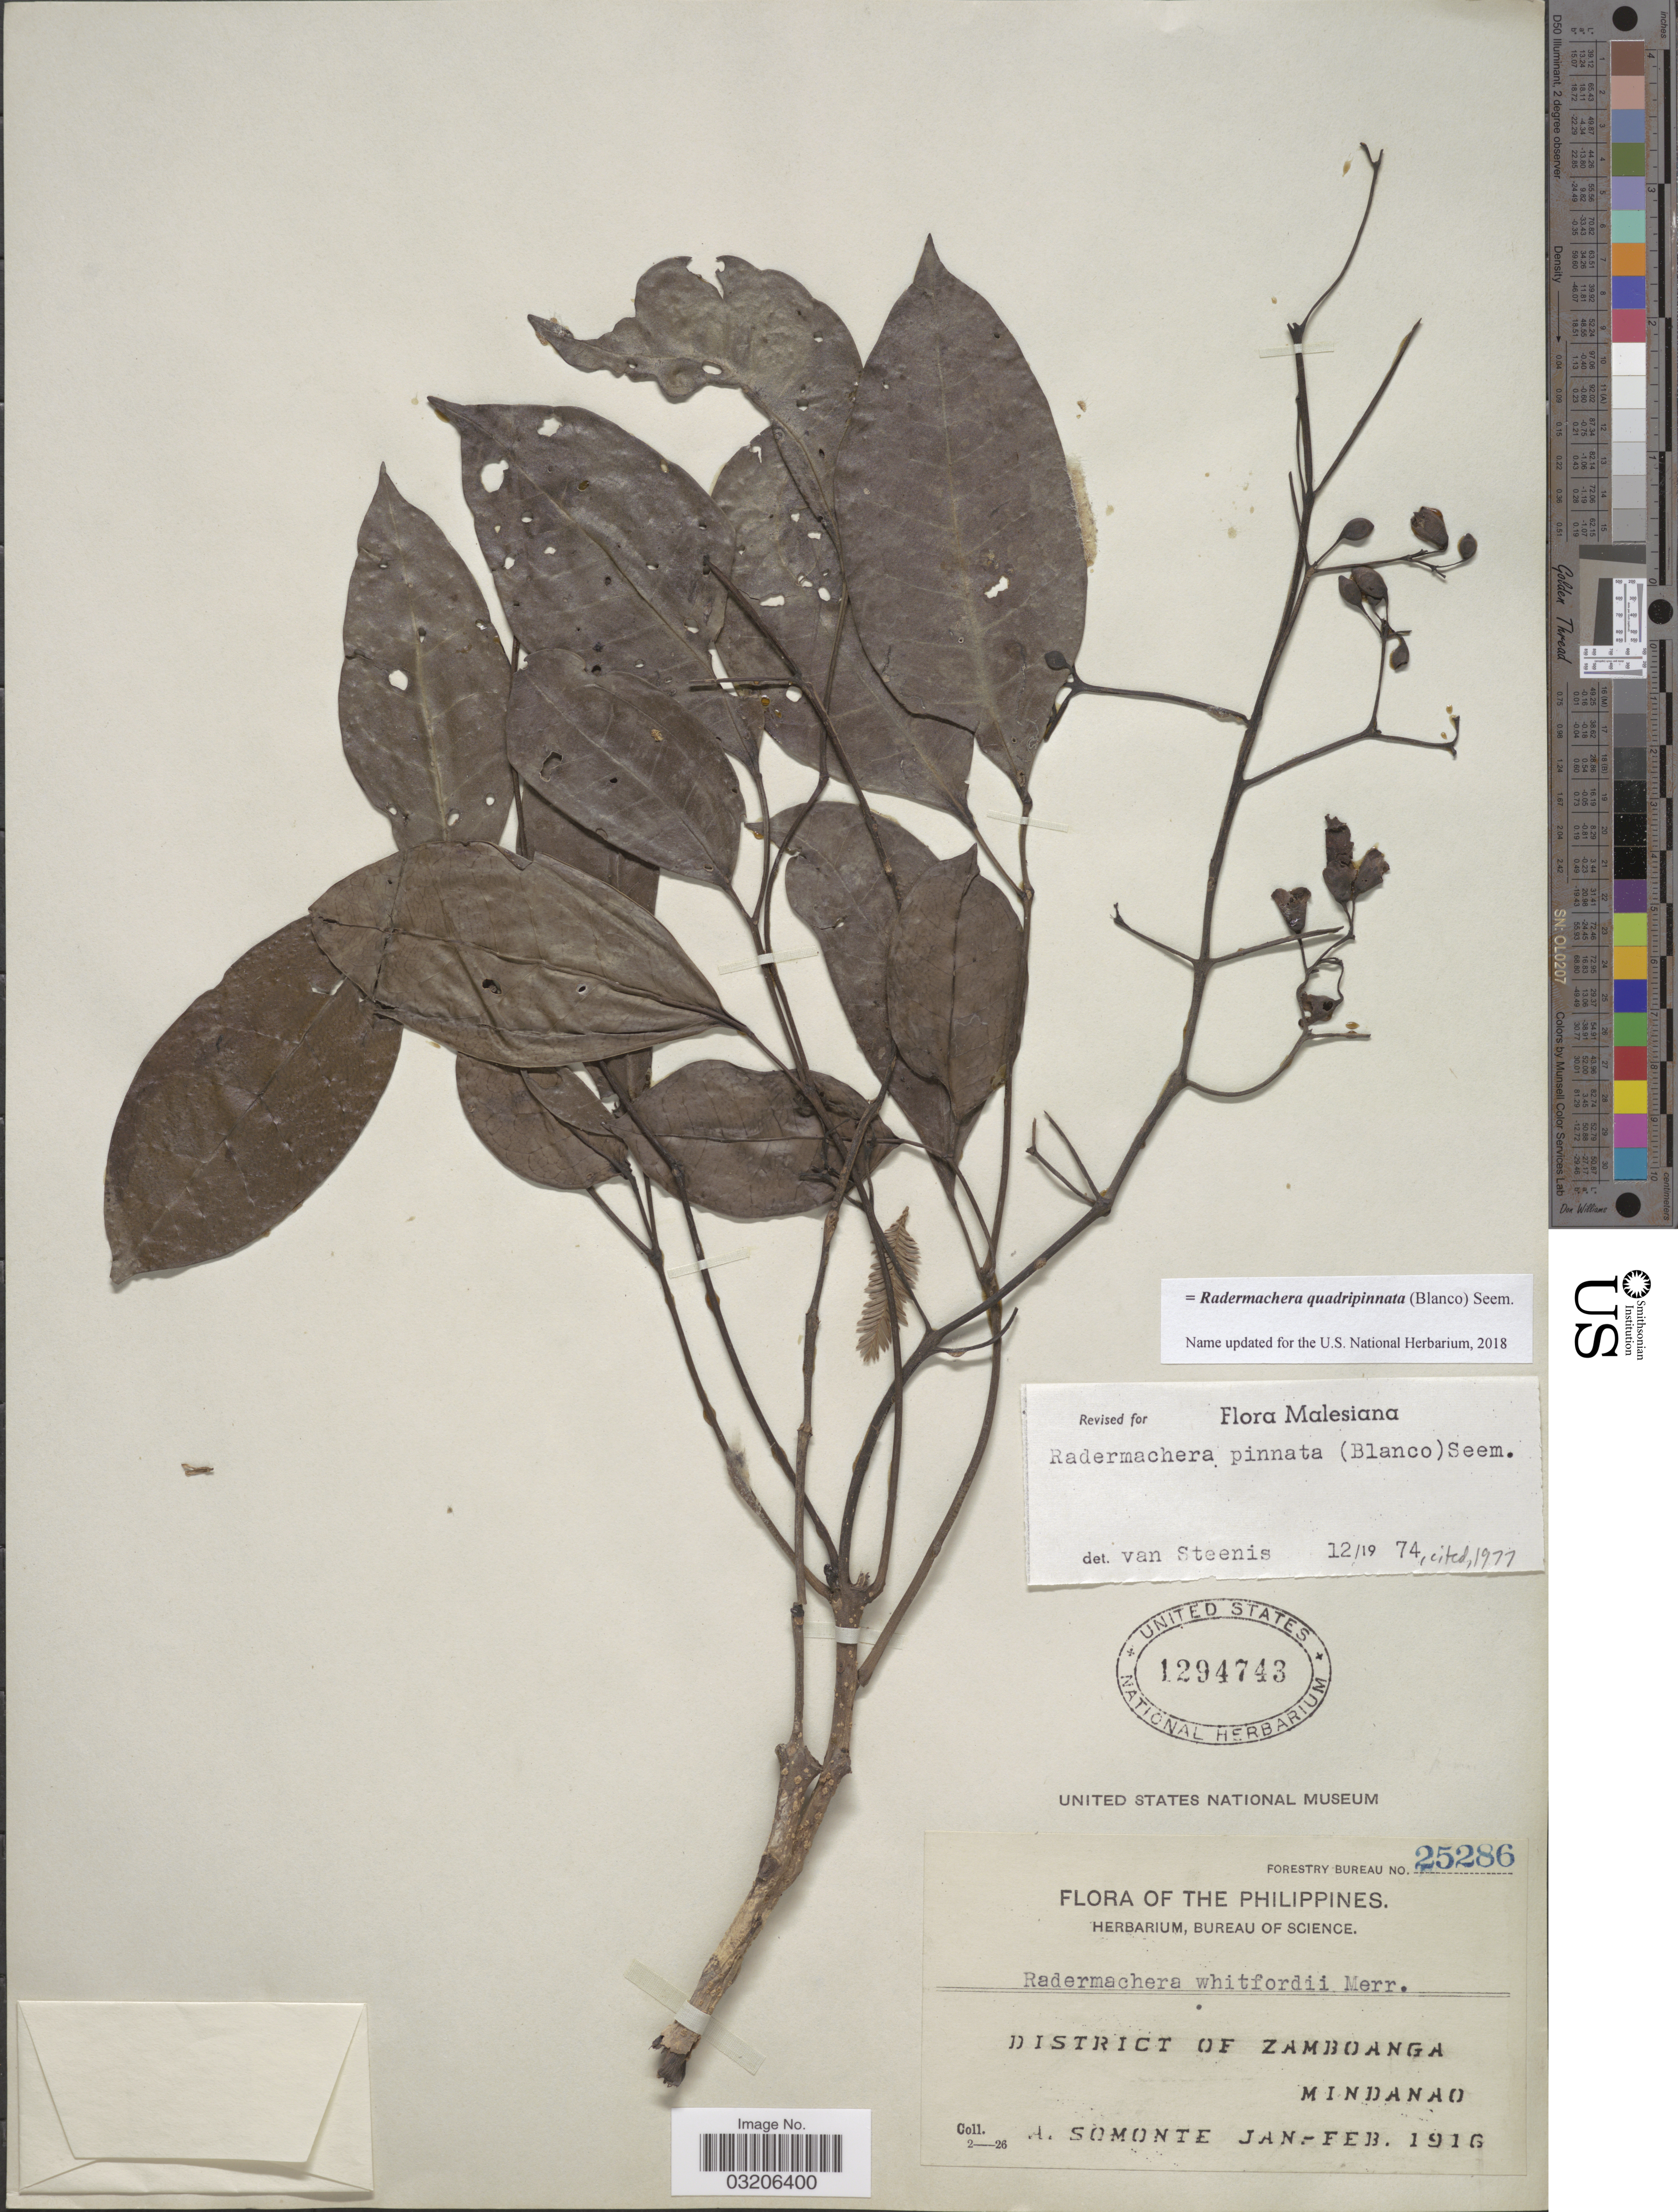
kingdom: Plantae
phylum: Tracheophyta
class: Magnoliopsida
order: Lamiales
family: Bignoniaceae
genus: Radermachera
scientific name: Radermachera quadripinnata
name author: (Blanco) Seem.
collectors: A. Somonte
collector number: Forestry Bureau 25286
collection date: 1916-01/1916-02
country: Philippines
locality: District of Zamboanga, Mindanao.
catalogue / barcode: US 1294743